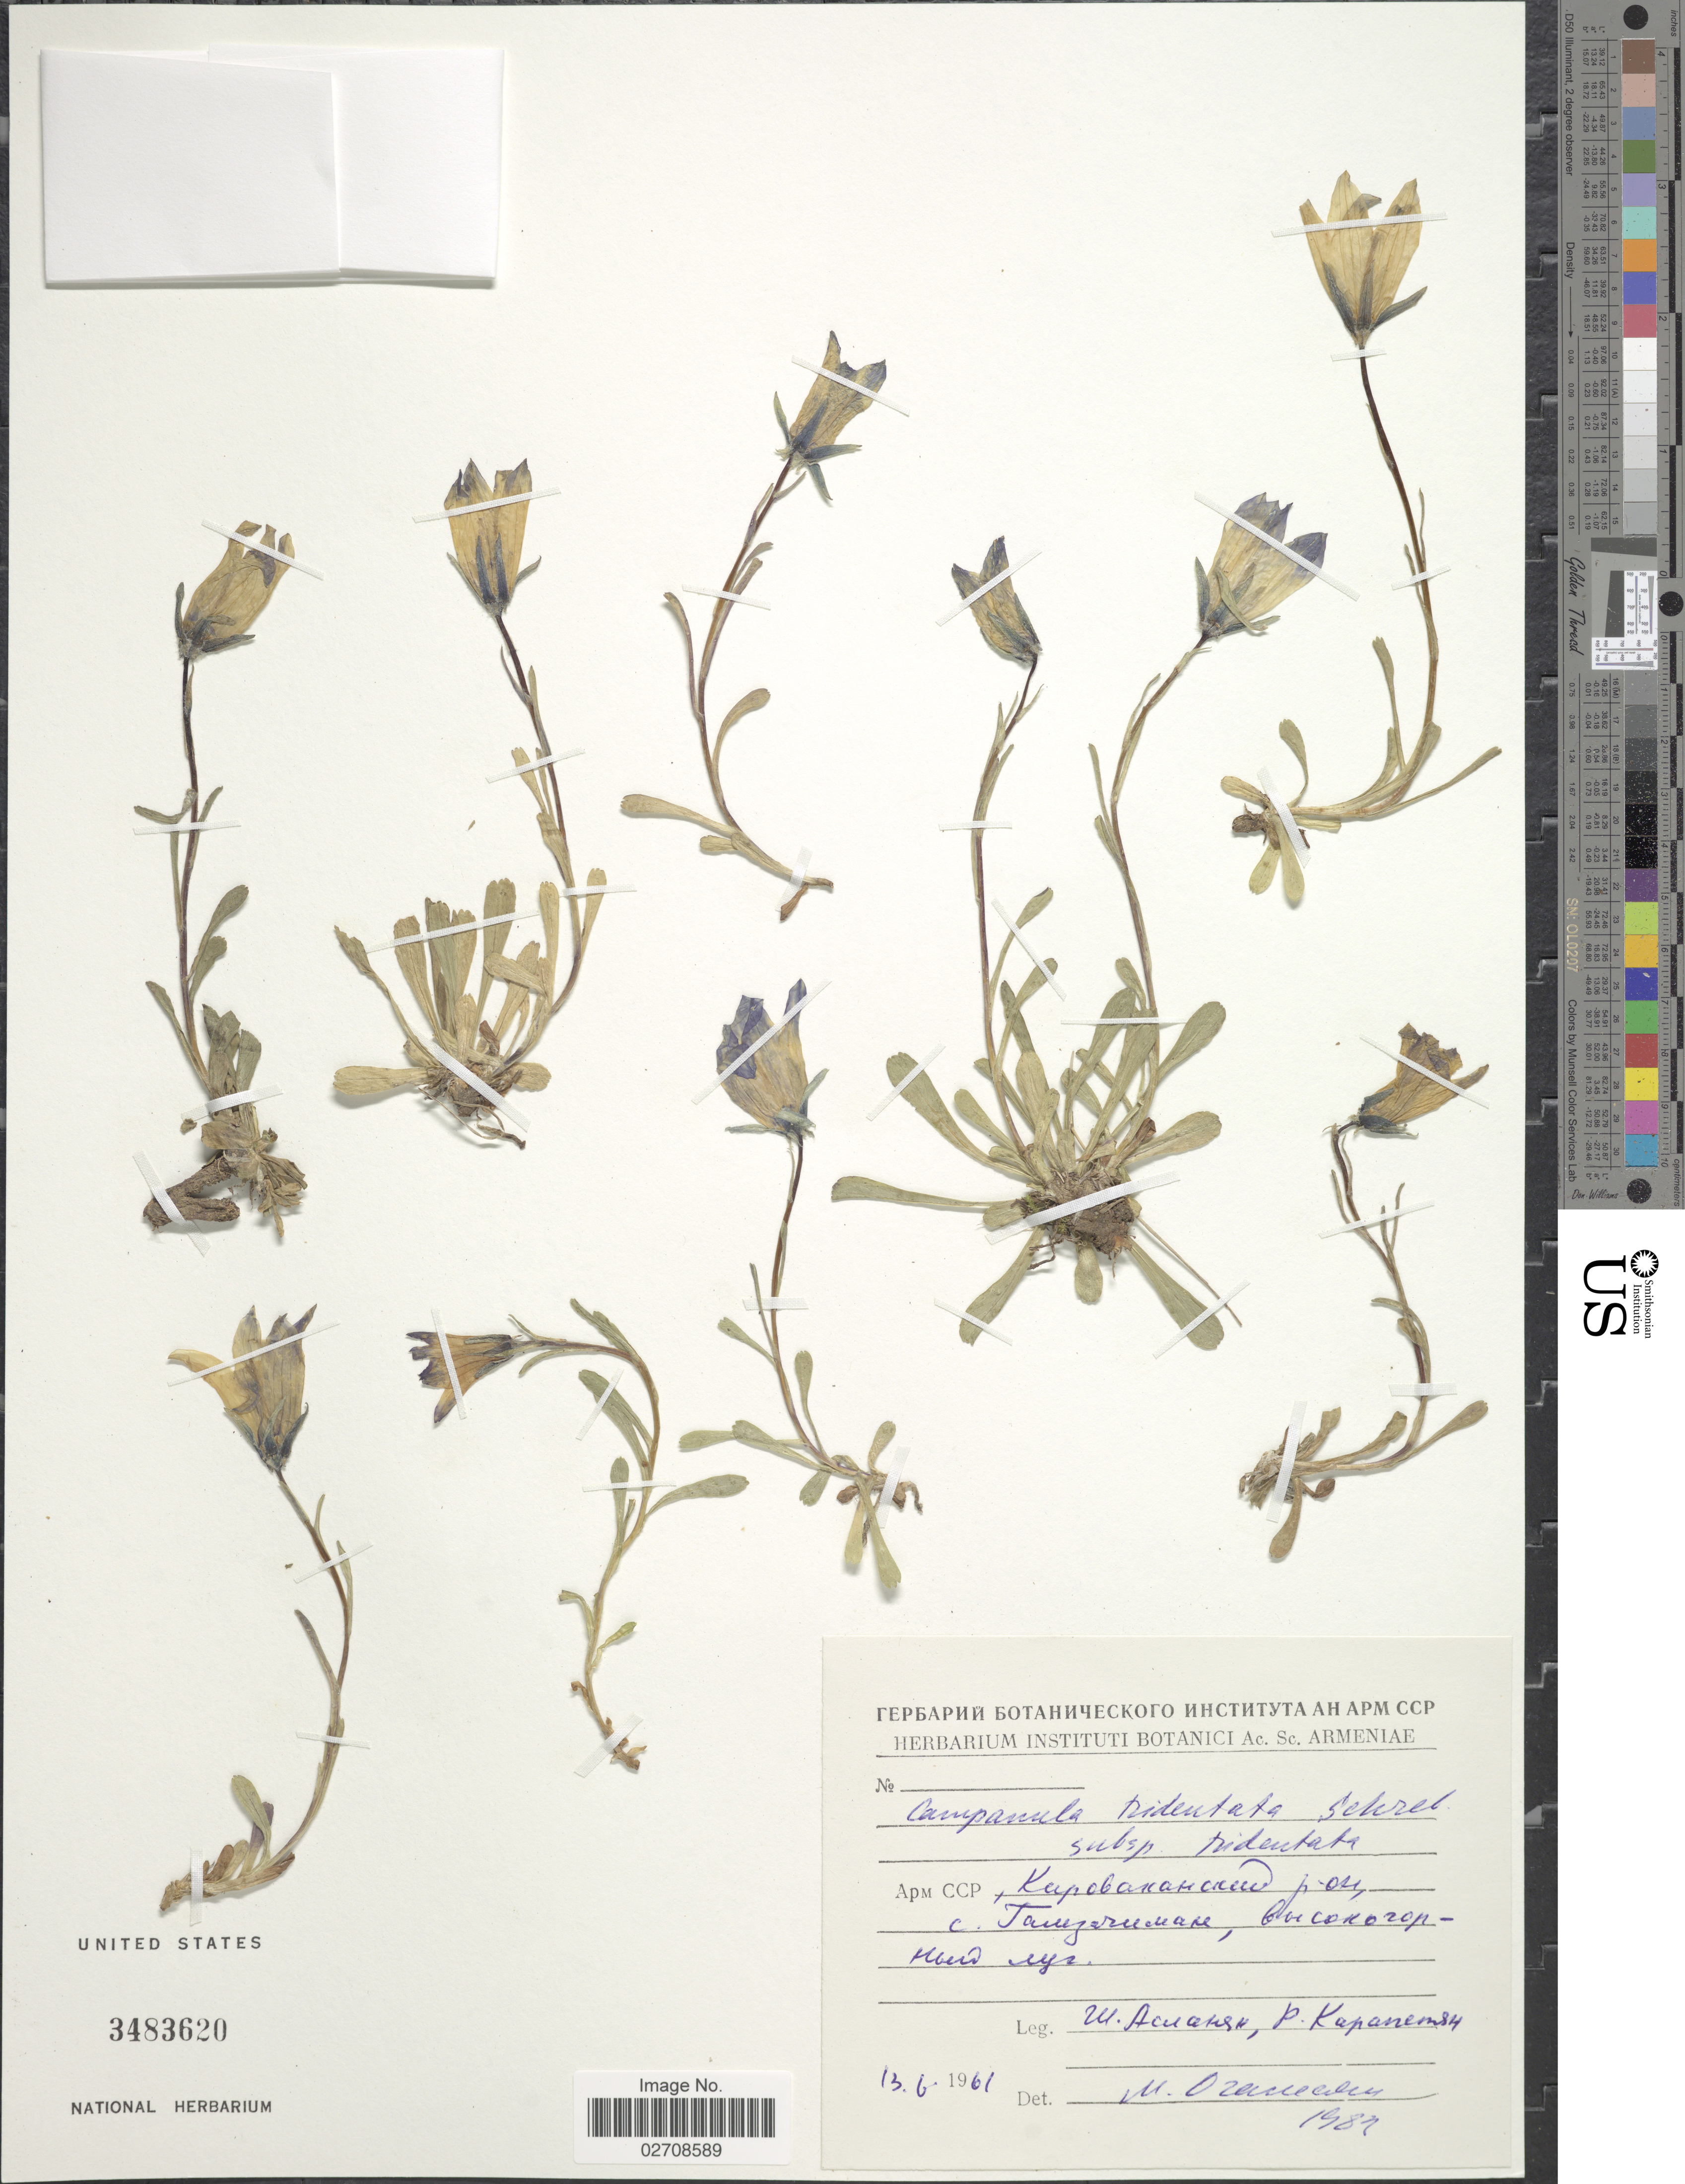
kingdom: Plantae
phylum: Tracheophyta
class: Magnoliopsida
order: Asterales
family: Campanulaceae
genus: Campanula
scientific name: Campanula tridentata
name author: Schreb.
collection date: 1961-06-13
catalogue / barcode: US 3483620